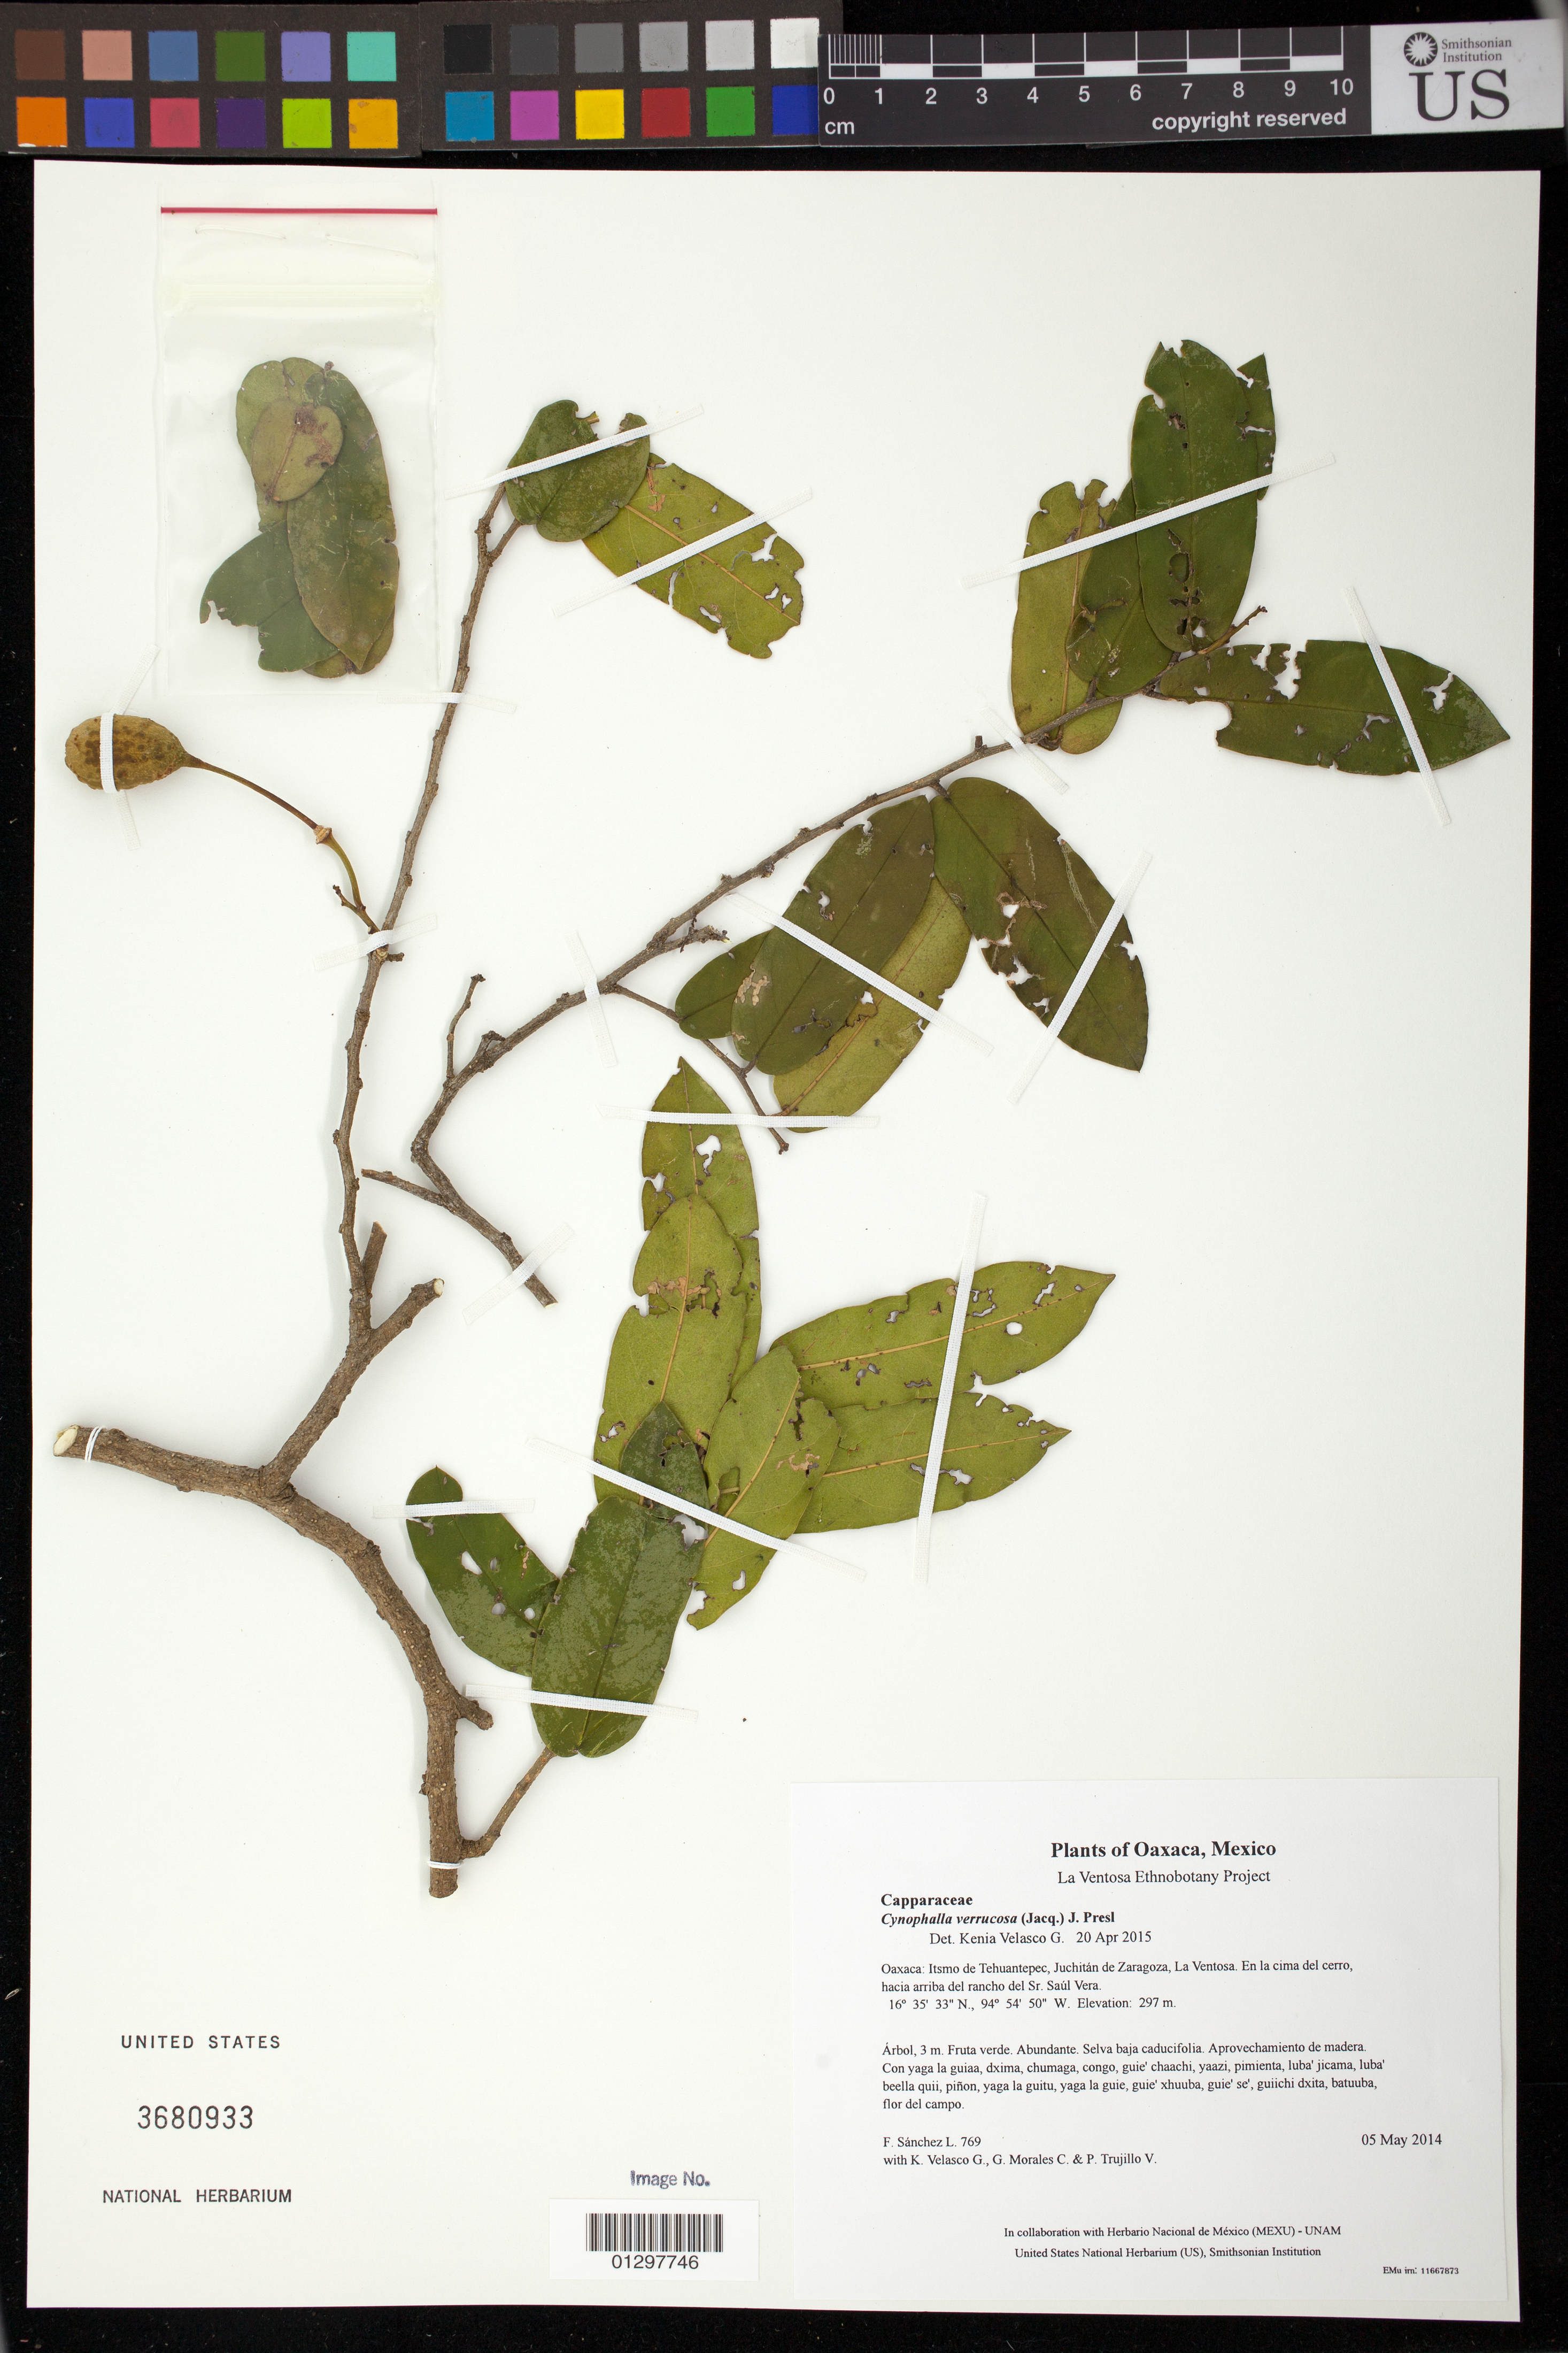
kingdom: Plantae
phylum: Tracheophyta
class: Magnoliopsida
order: Brassicales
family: Capparaceae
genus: Cynophalla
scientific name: Cynophalla verrucosa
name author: (Jacq.) J. Presl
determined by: Velasco G., Kenia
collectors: F. Sánchez L., K. Velasco G., G. Morales C. & P. Trujillo V.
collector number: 769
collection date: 2014-05-05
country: Mexico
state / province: Oaxaca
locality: Itsmo de Tehuantepec, Juchitán de Zaragoza, La Ventosa. En la cima del cerro, hacia arriba del rancho del Sr. Saúl Vera.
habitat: Selva baja caducifolia. Aprovechamiento de madera.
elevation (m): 297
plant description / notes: JEBOT, MEXU, SERO, US; Yaga. 3 m. Cuaananaxhi naga'. Stale.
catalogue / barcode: US 3680933